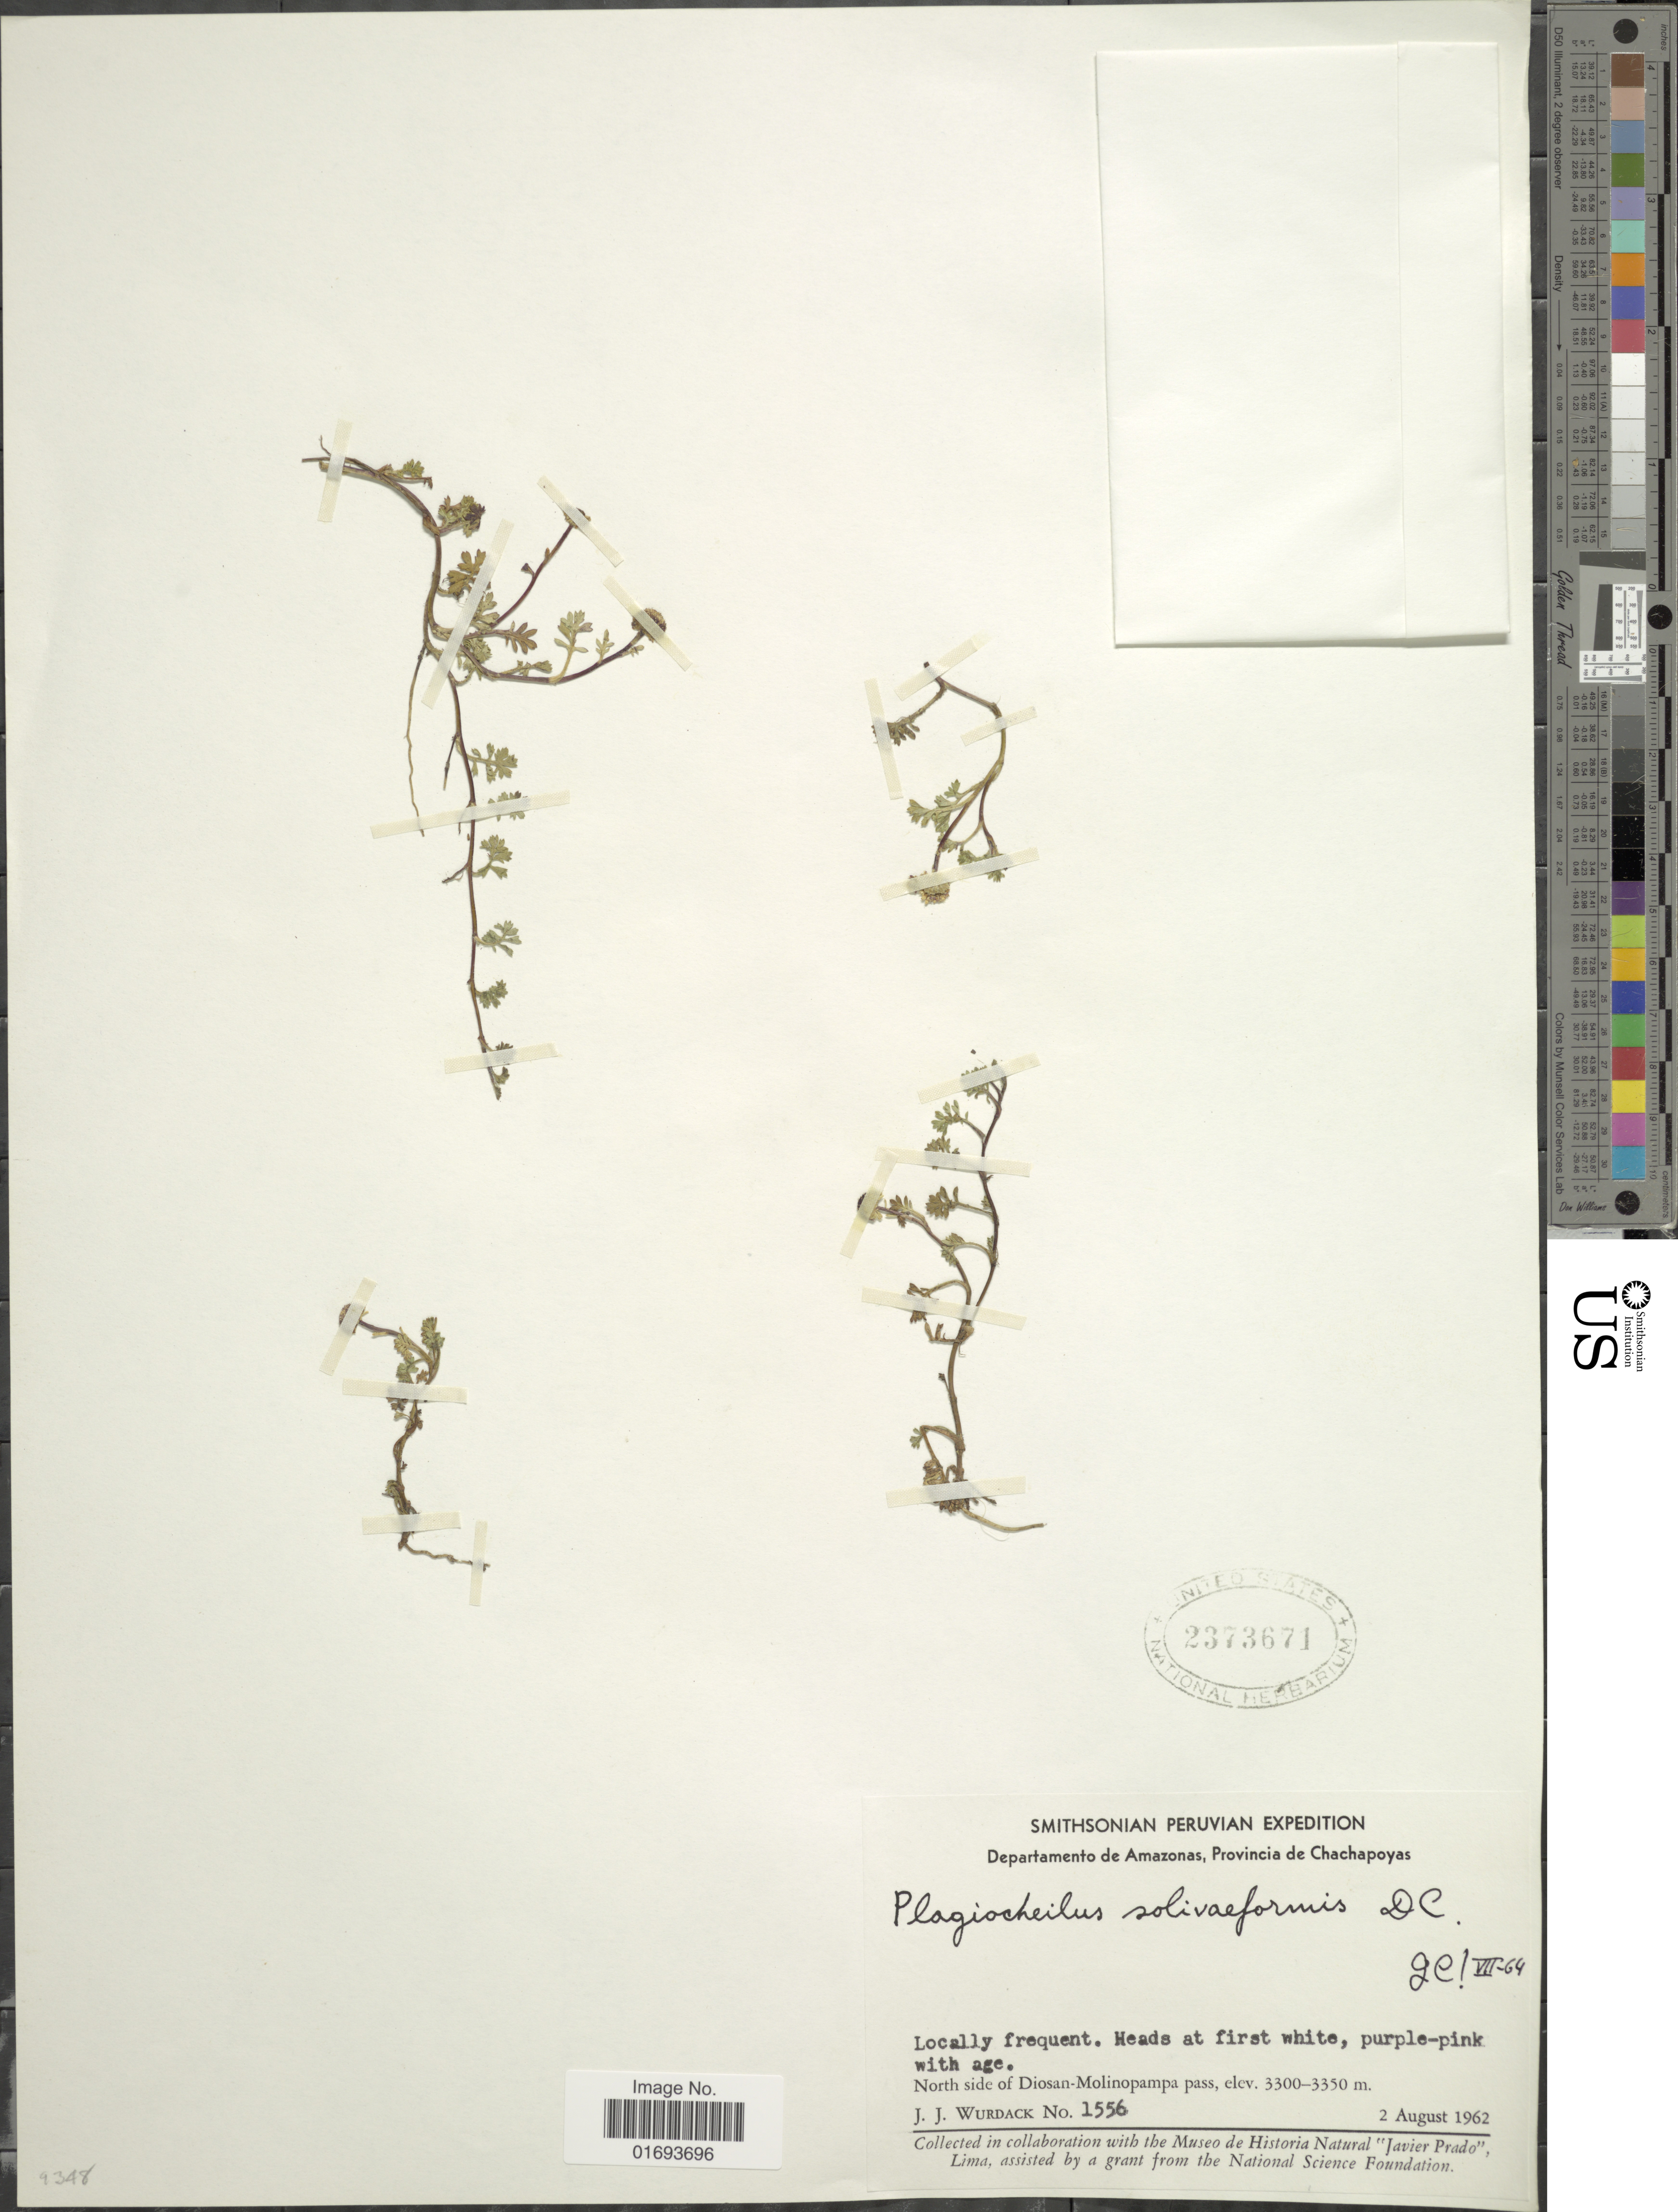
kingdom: Plantae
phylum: Tracheophyta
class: Magnoliopsida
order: Asterales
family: Asteraceae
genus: Plagiocheilus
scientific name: Plagiocheilus solivaeformis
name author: DC.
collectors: J. J. Wurdack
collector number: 1556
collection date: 1962-08-02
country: Peru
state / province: Amazonas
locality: Peru. Departamento de Amazonas, Provincia de Chachapoyas. North side of Diosan-Molinopampa pass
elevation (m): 3300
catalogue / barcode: US 2373671